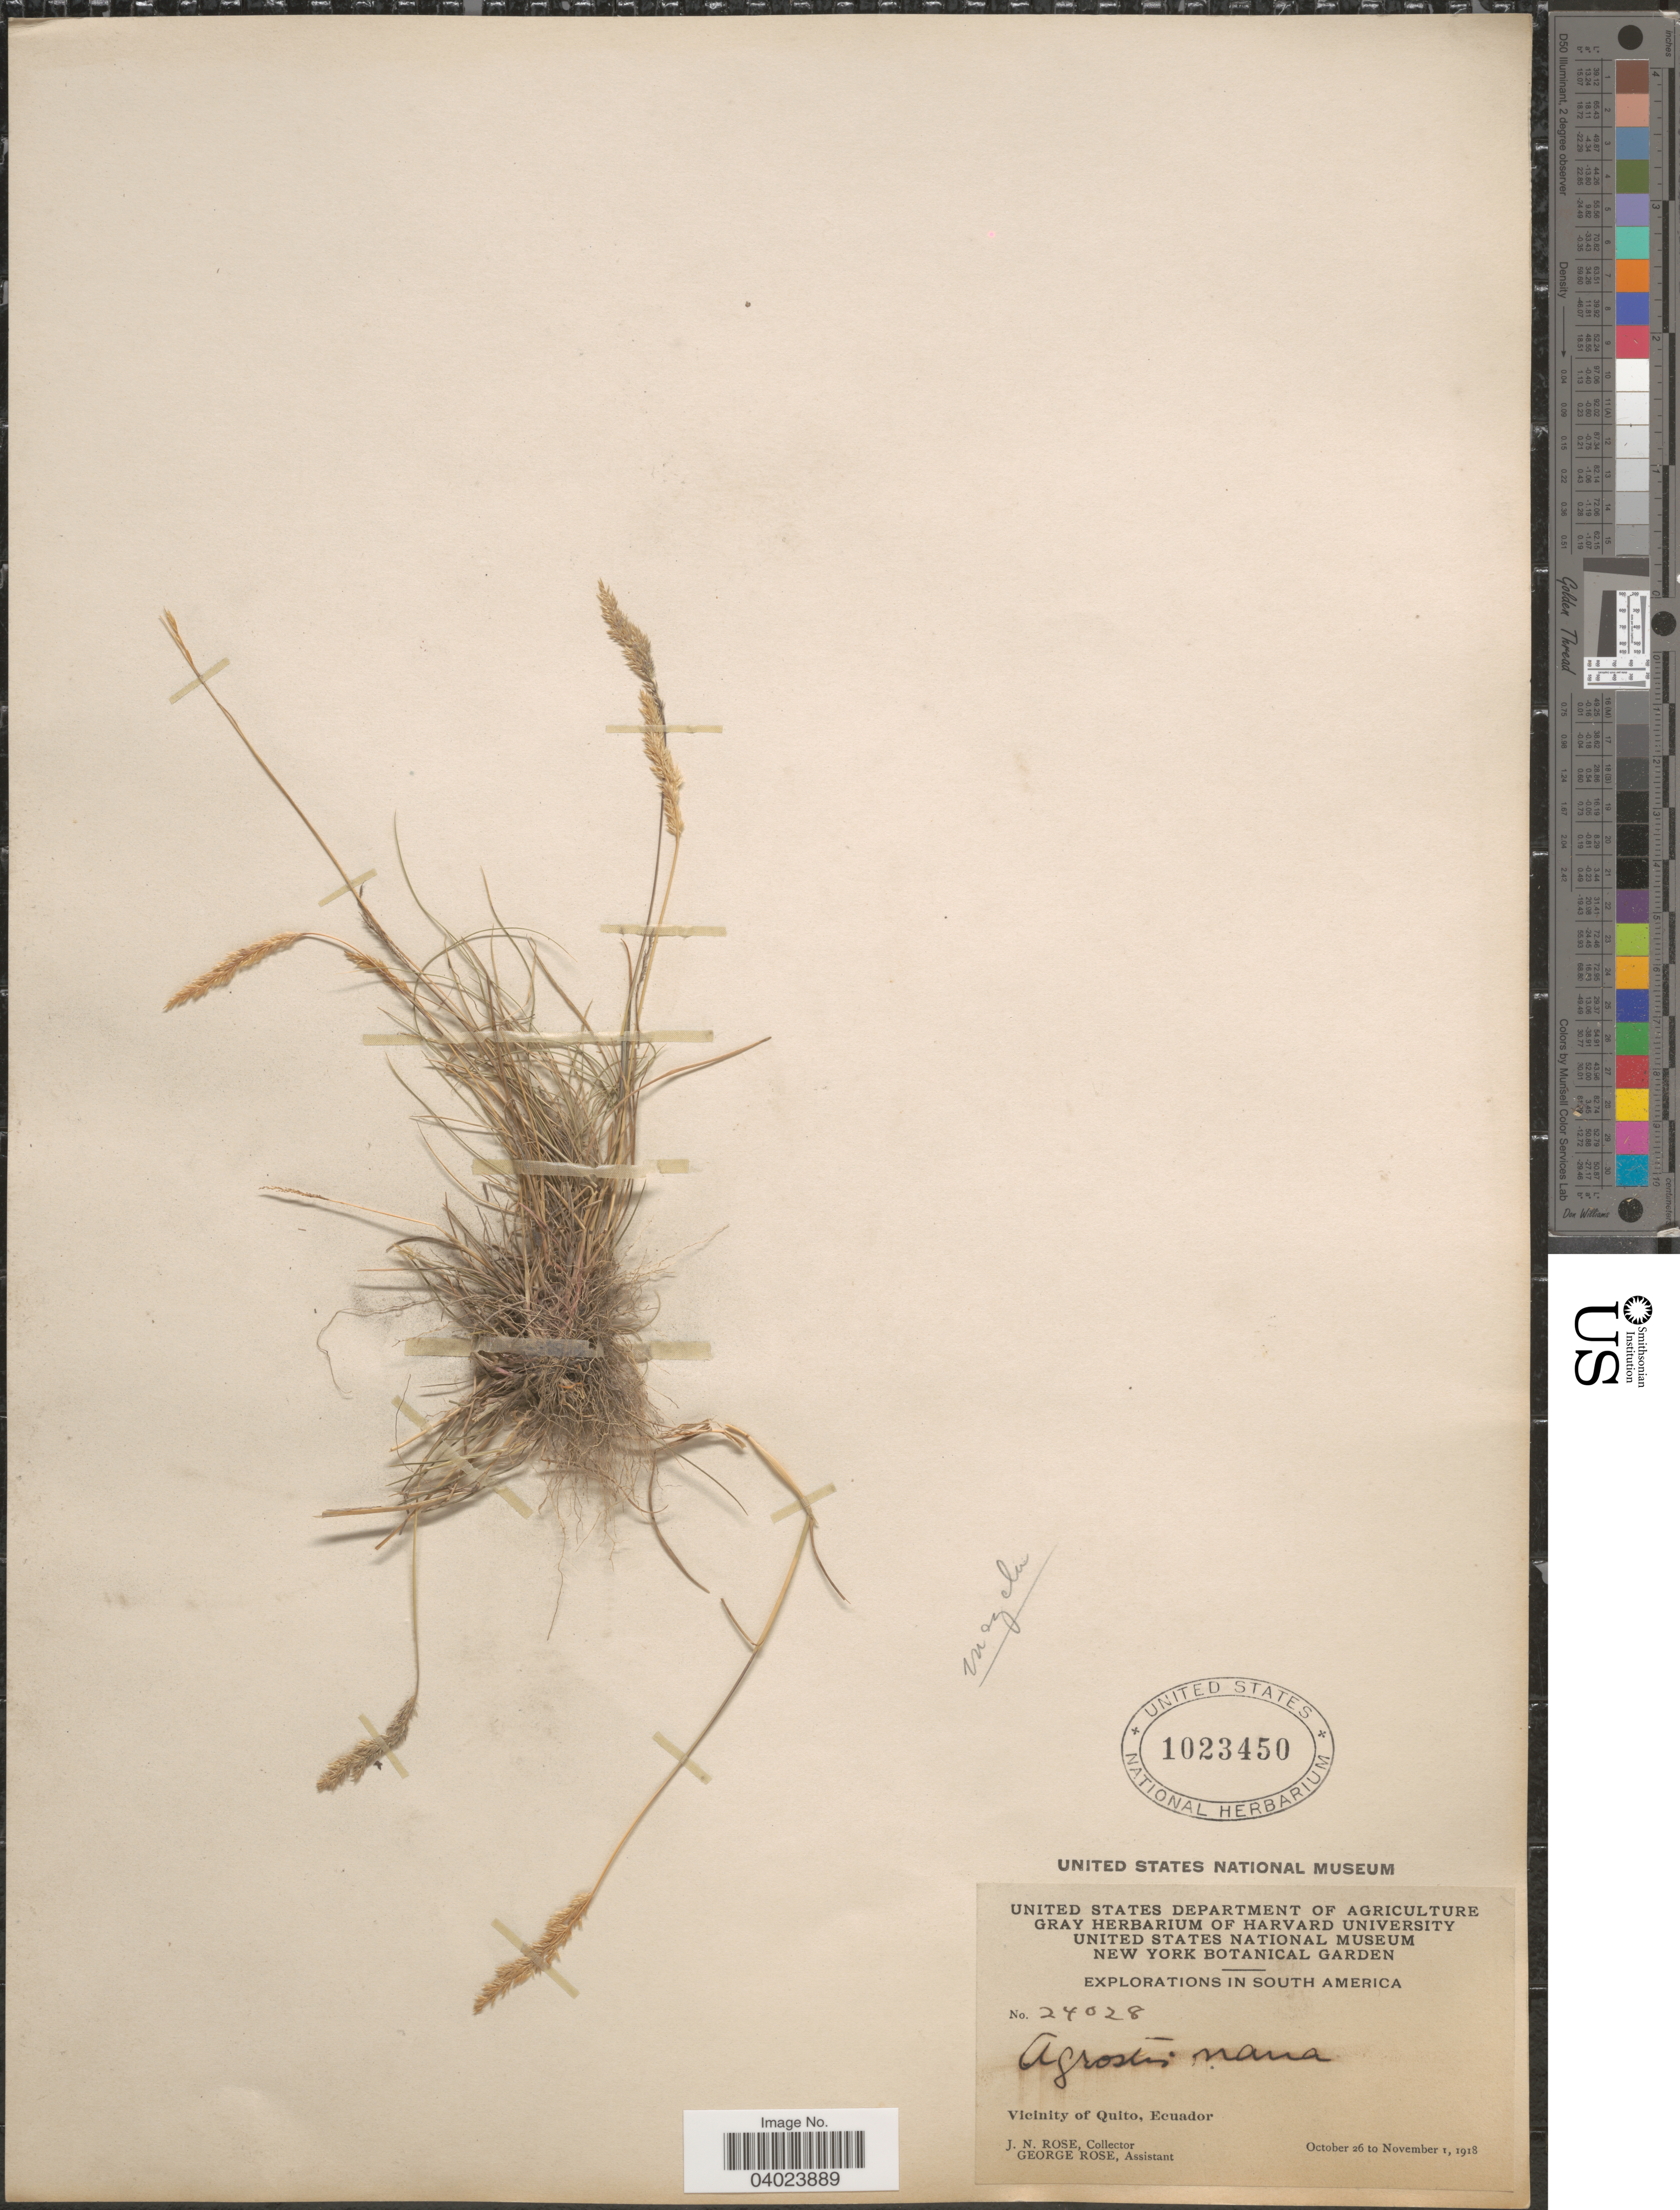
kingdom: Plantae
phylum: Tracheophyta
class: Liliopsida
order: Poales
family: Poaceae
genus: Agrostis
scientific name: Agrostis breviculmis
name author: Hitchc.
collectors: J. N. Rose & G. Rose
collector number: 24028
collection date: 1918-10-26/1918-11-01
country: Ecuador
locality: Vicinity of Quito.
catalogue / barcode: US 1023450